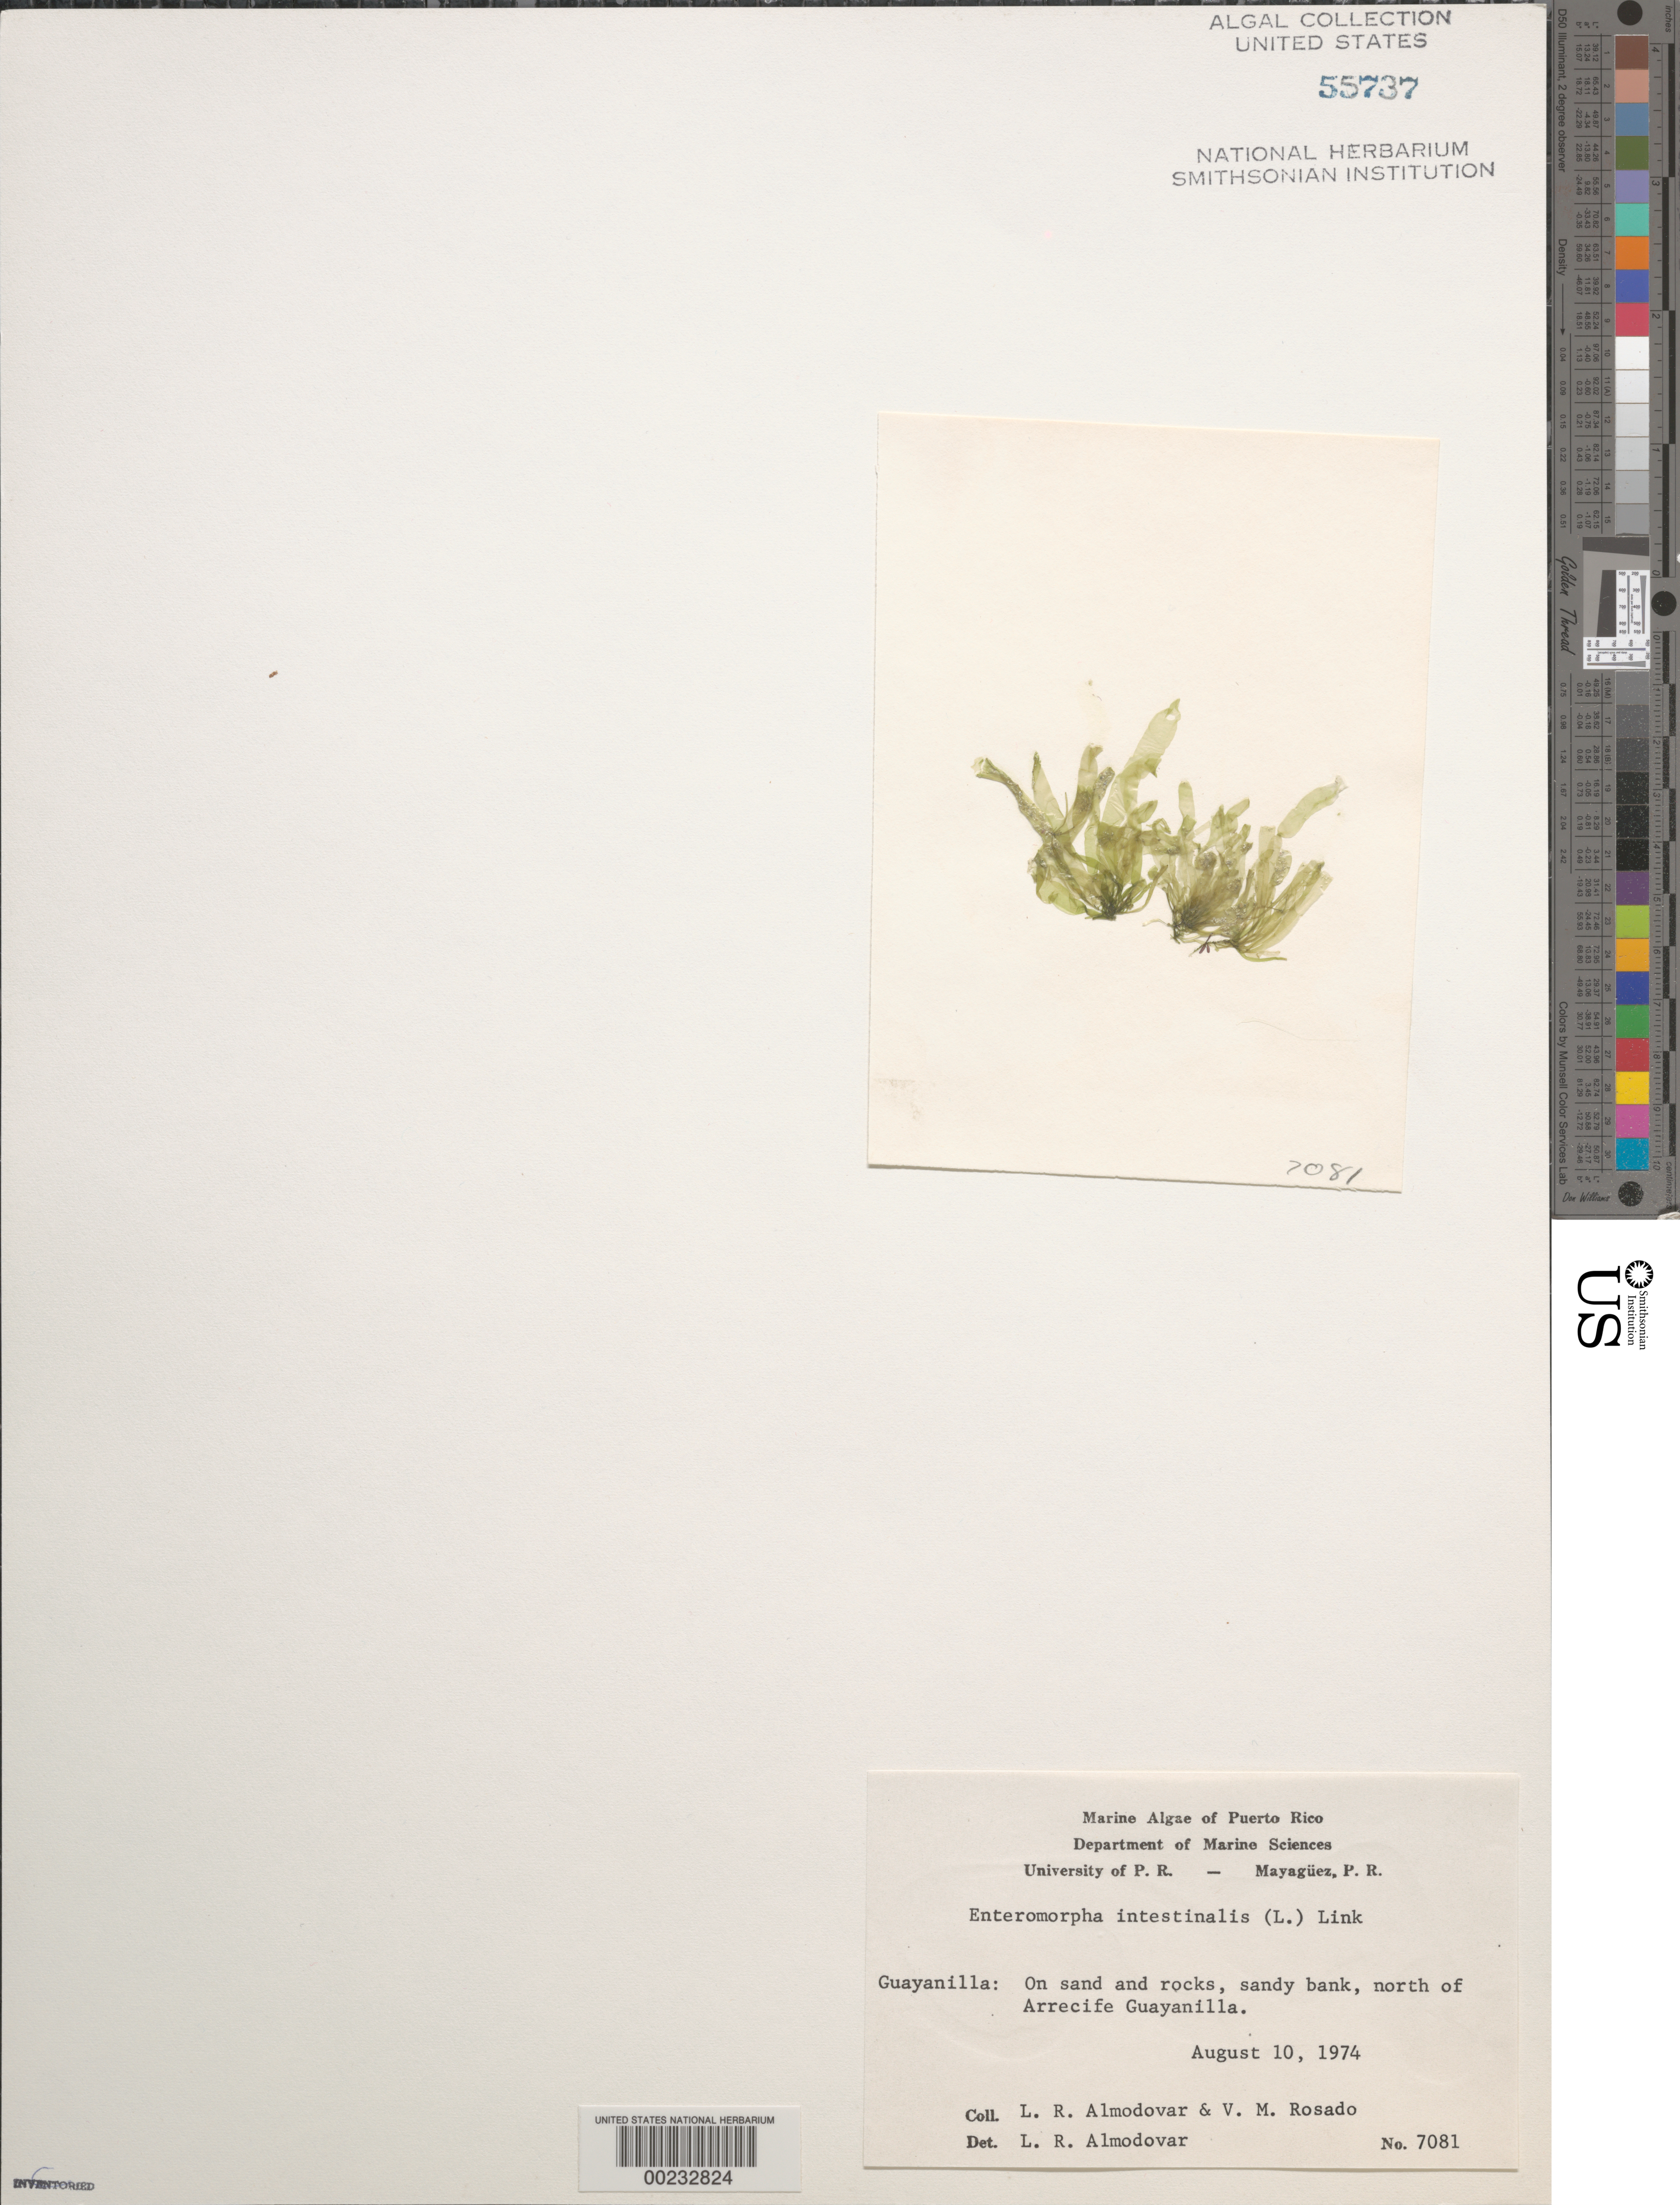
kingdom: Plantae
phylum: Chlorophyta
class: Ulvophyceae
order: Ulvales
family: Ulvaceae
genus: Ulva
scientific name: Ulva intestinalis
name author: L.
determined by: Algae name updating Project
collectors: L. Almodovar & V. Rosado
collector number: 7081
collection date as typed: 10 Aug 1974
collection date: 1974-08-10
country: Puerto Rico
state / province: Guayanilla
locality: North of arrecife guayanilla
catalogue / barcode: US 55737